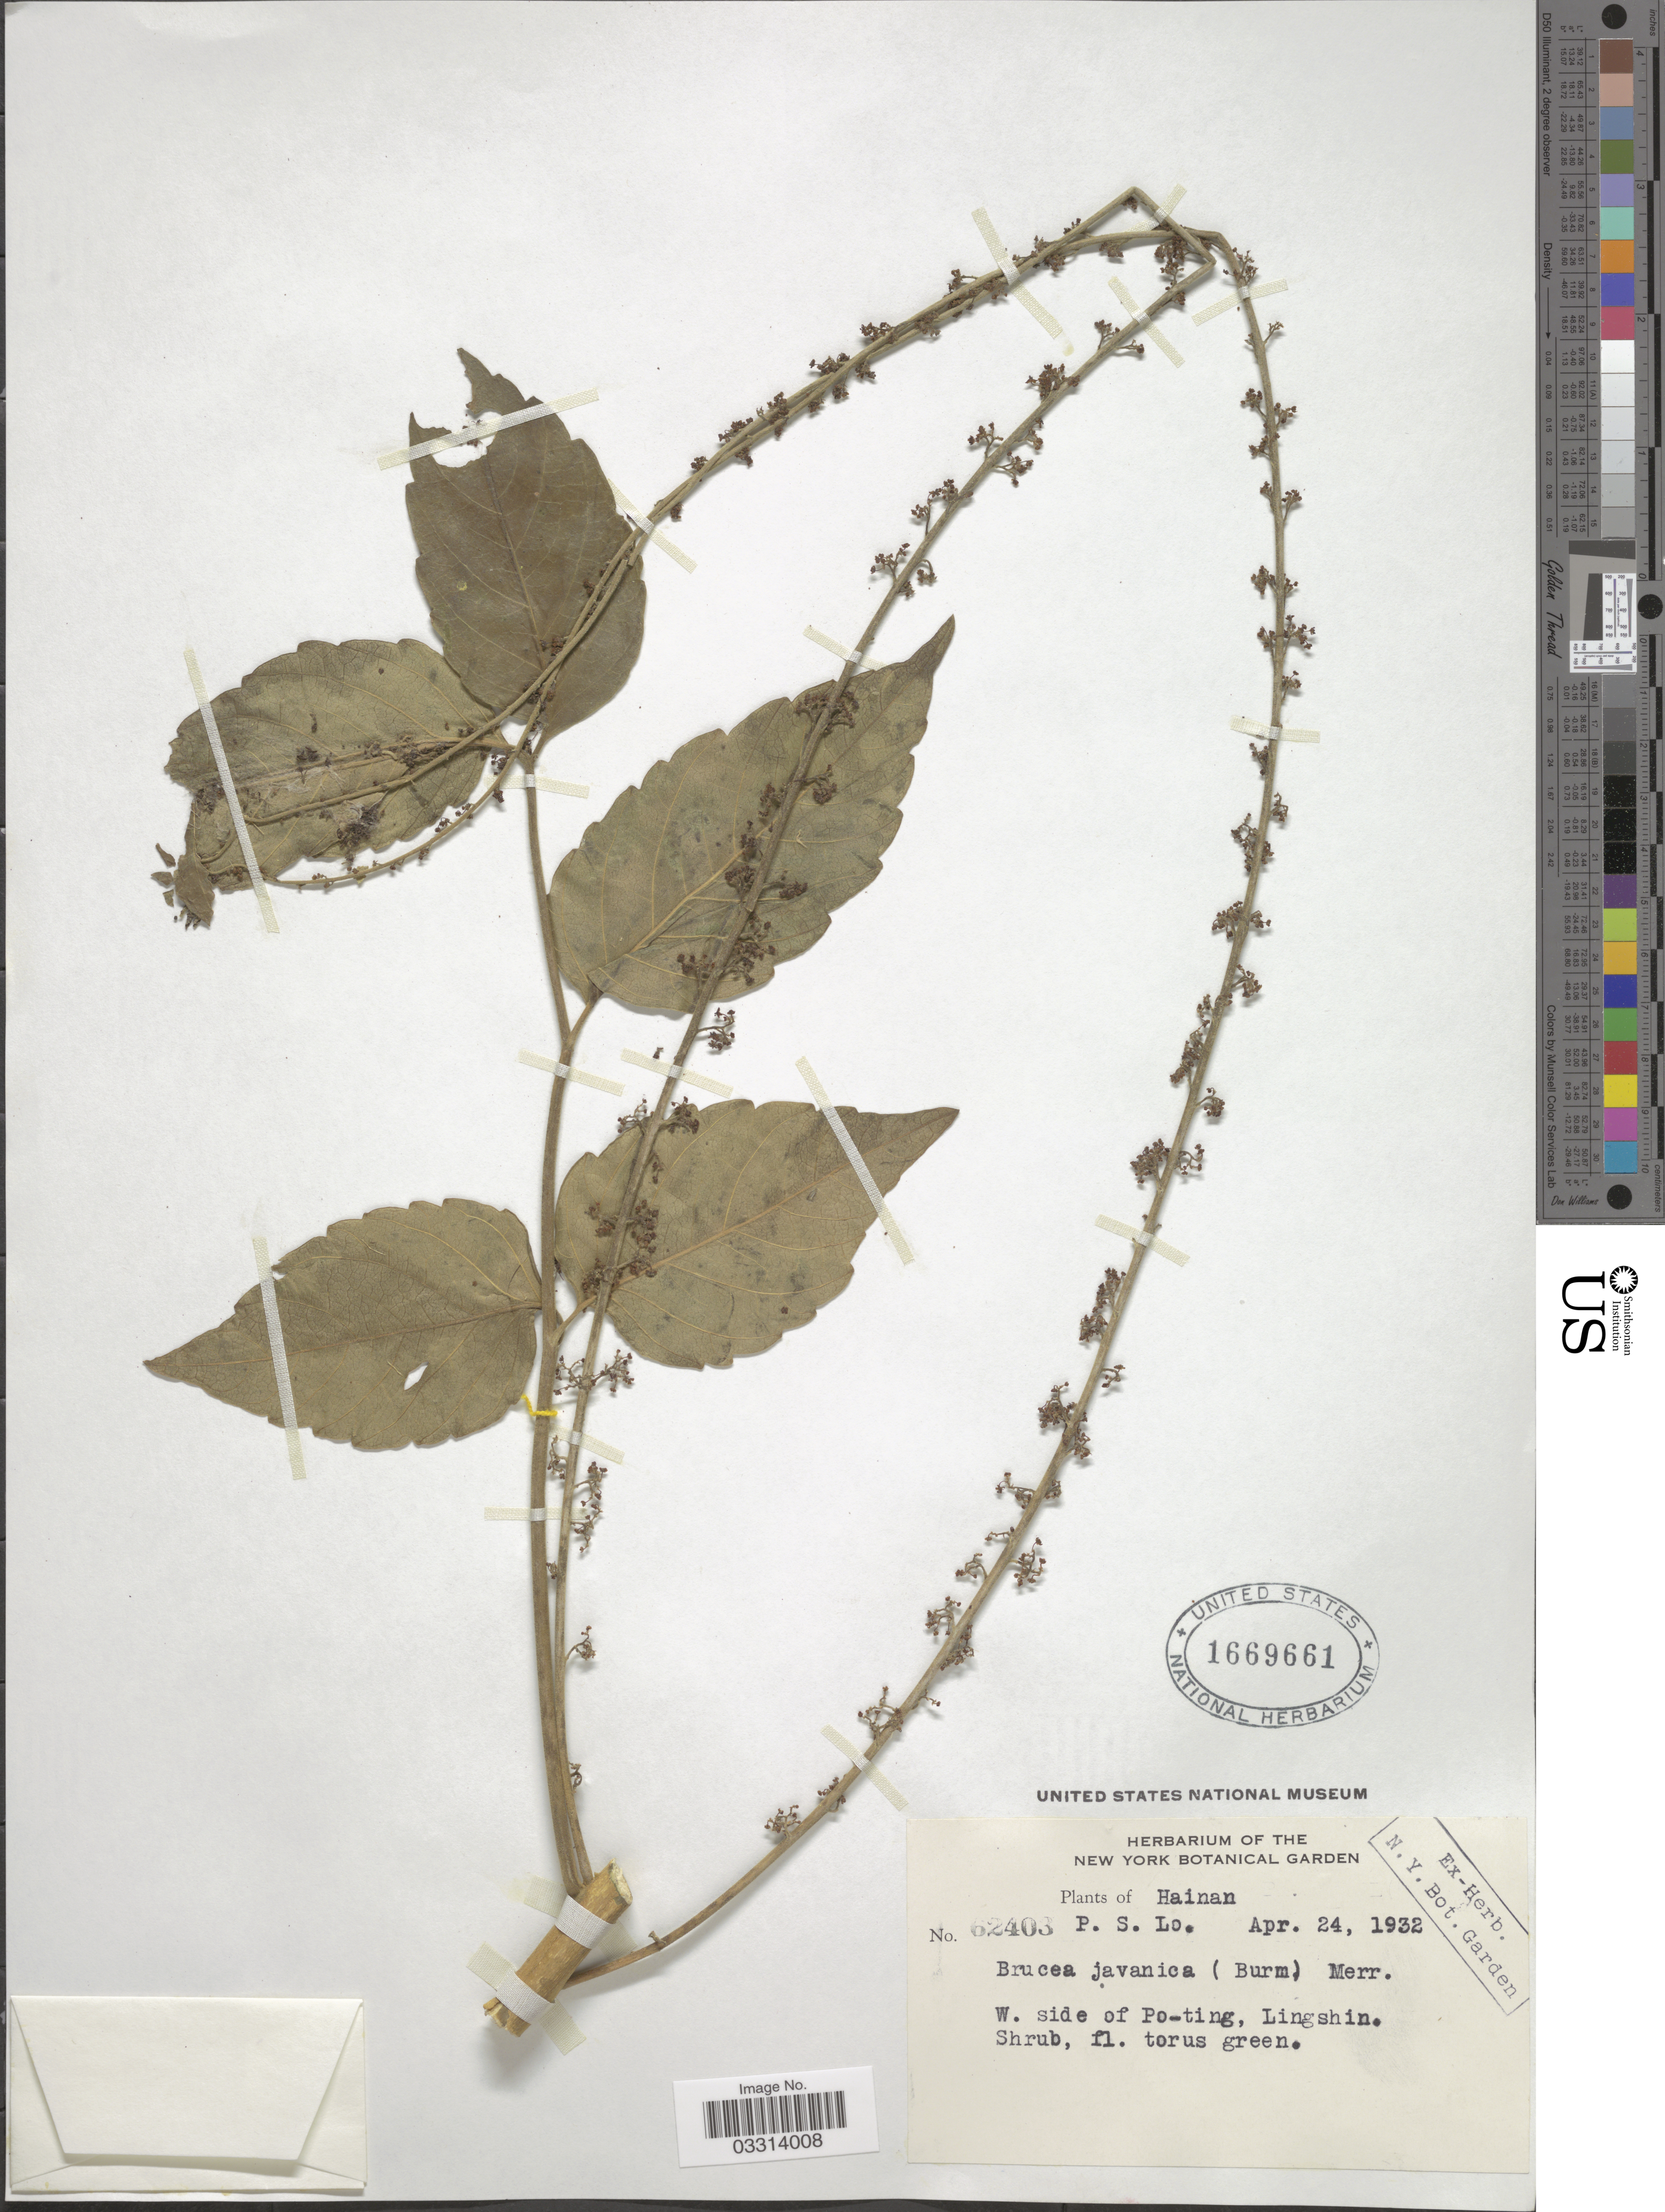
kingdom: Plantae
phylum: Tracheophyta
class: Magnoliopsida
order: Sapindales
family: Simaroubaceae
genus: Brucea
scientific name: Brucea javanica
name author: (L.) Merr.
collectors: P. Lo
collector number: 62403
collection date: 1932-04-24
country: China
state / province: Hainan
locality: W. side of Po-ting, Lingshin.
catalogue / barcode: US 1669661